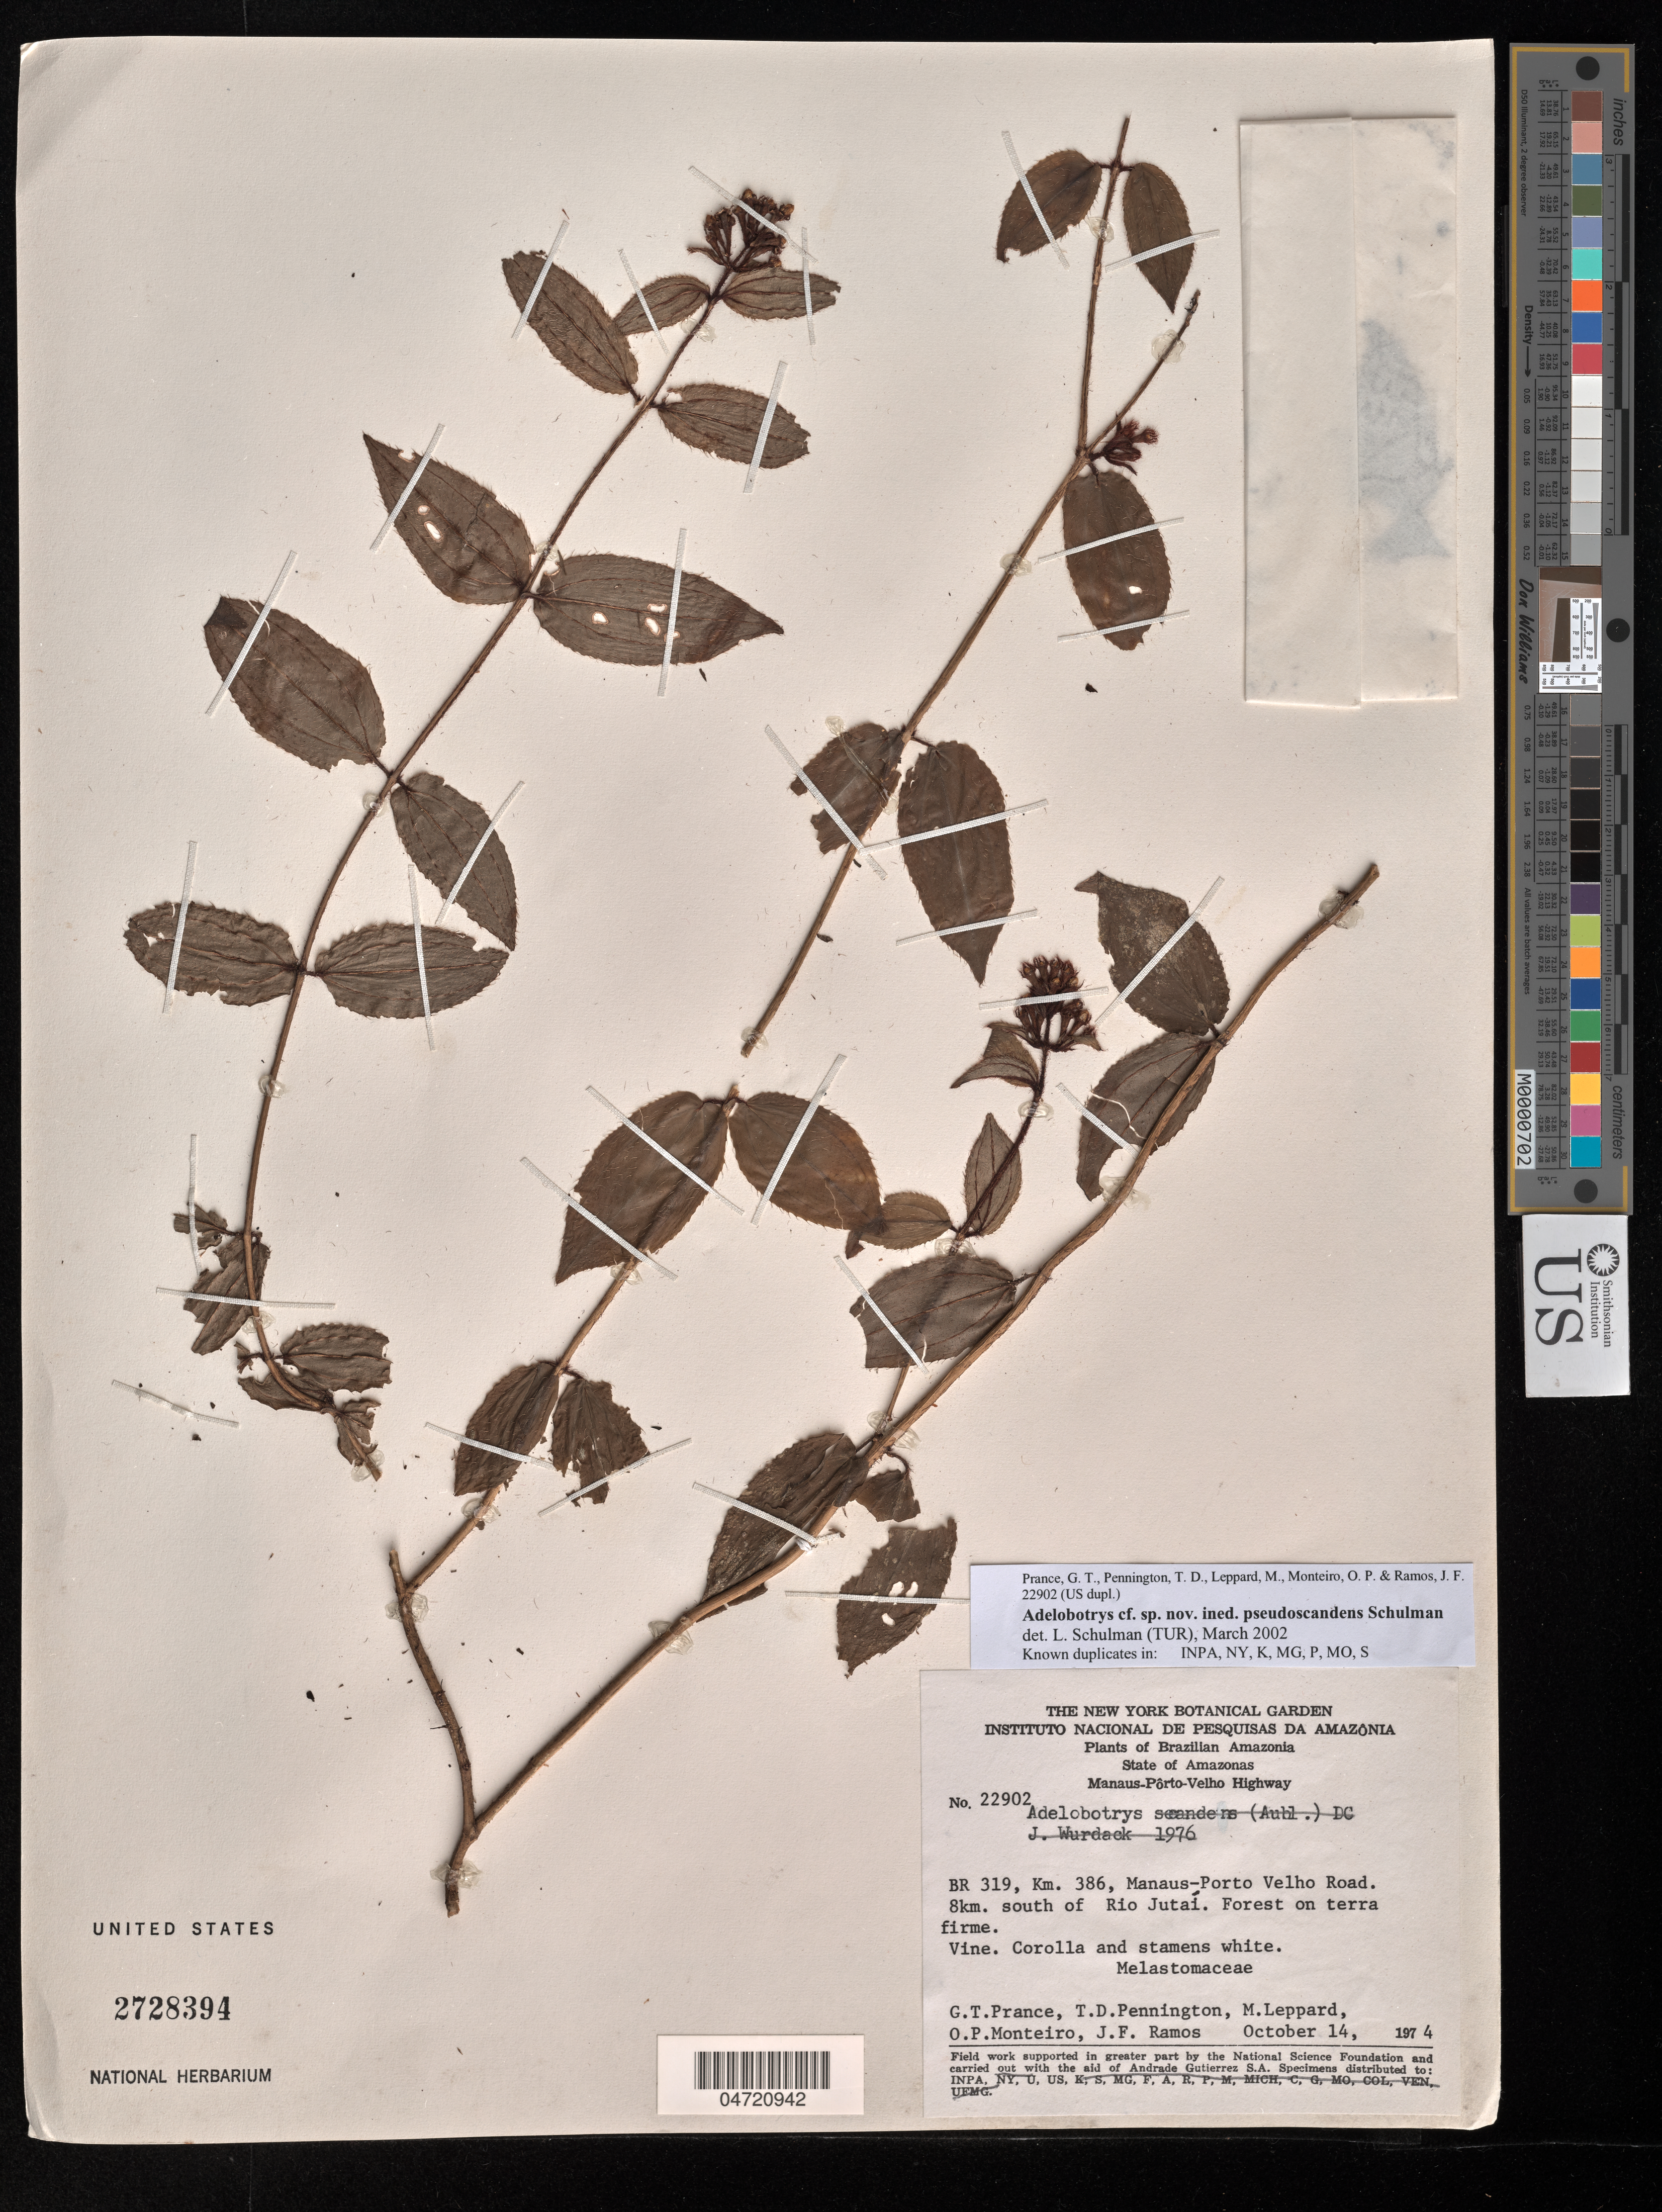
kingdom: Plantae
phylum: Tracheophyta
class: Magnoliopsida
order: Myrtales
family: Melastomataceae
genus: Adelobotrys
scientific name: Adelobotrys sp. nov.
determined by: Schulman, Leif, (TUR), University of Turku (FINLAND)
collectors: G. T. Prance, T. D. Pennington, M. Leppard & O. P. Monteiro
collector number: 22902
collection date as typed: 14 Oct 1974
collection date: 1974-10-14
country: Brazil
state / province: Amazonas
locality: BR319, km 386, Manaus - Porto Velho Road, 8 km S of Rio Jutaí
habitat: Forest on terra firme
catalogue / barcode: US 2728394